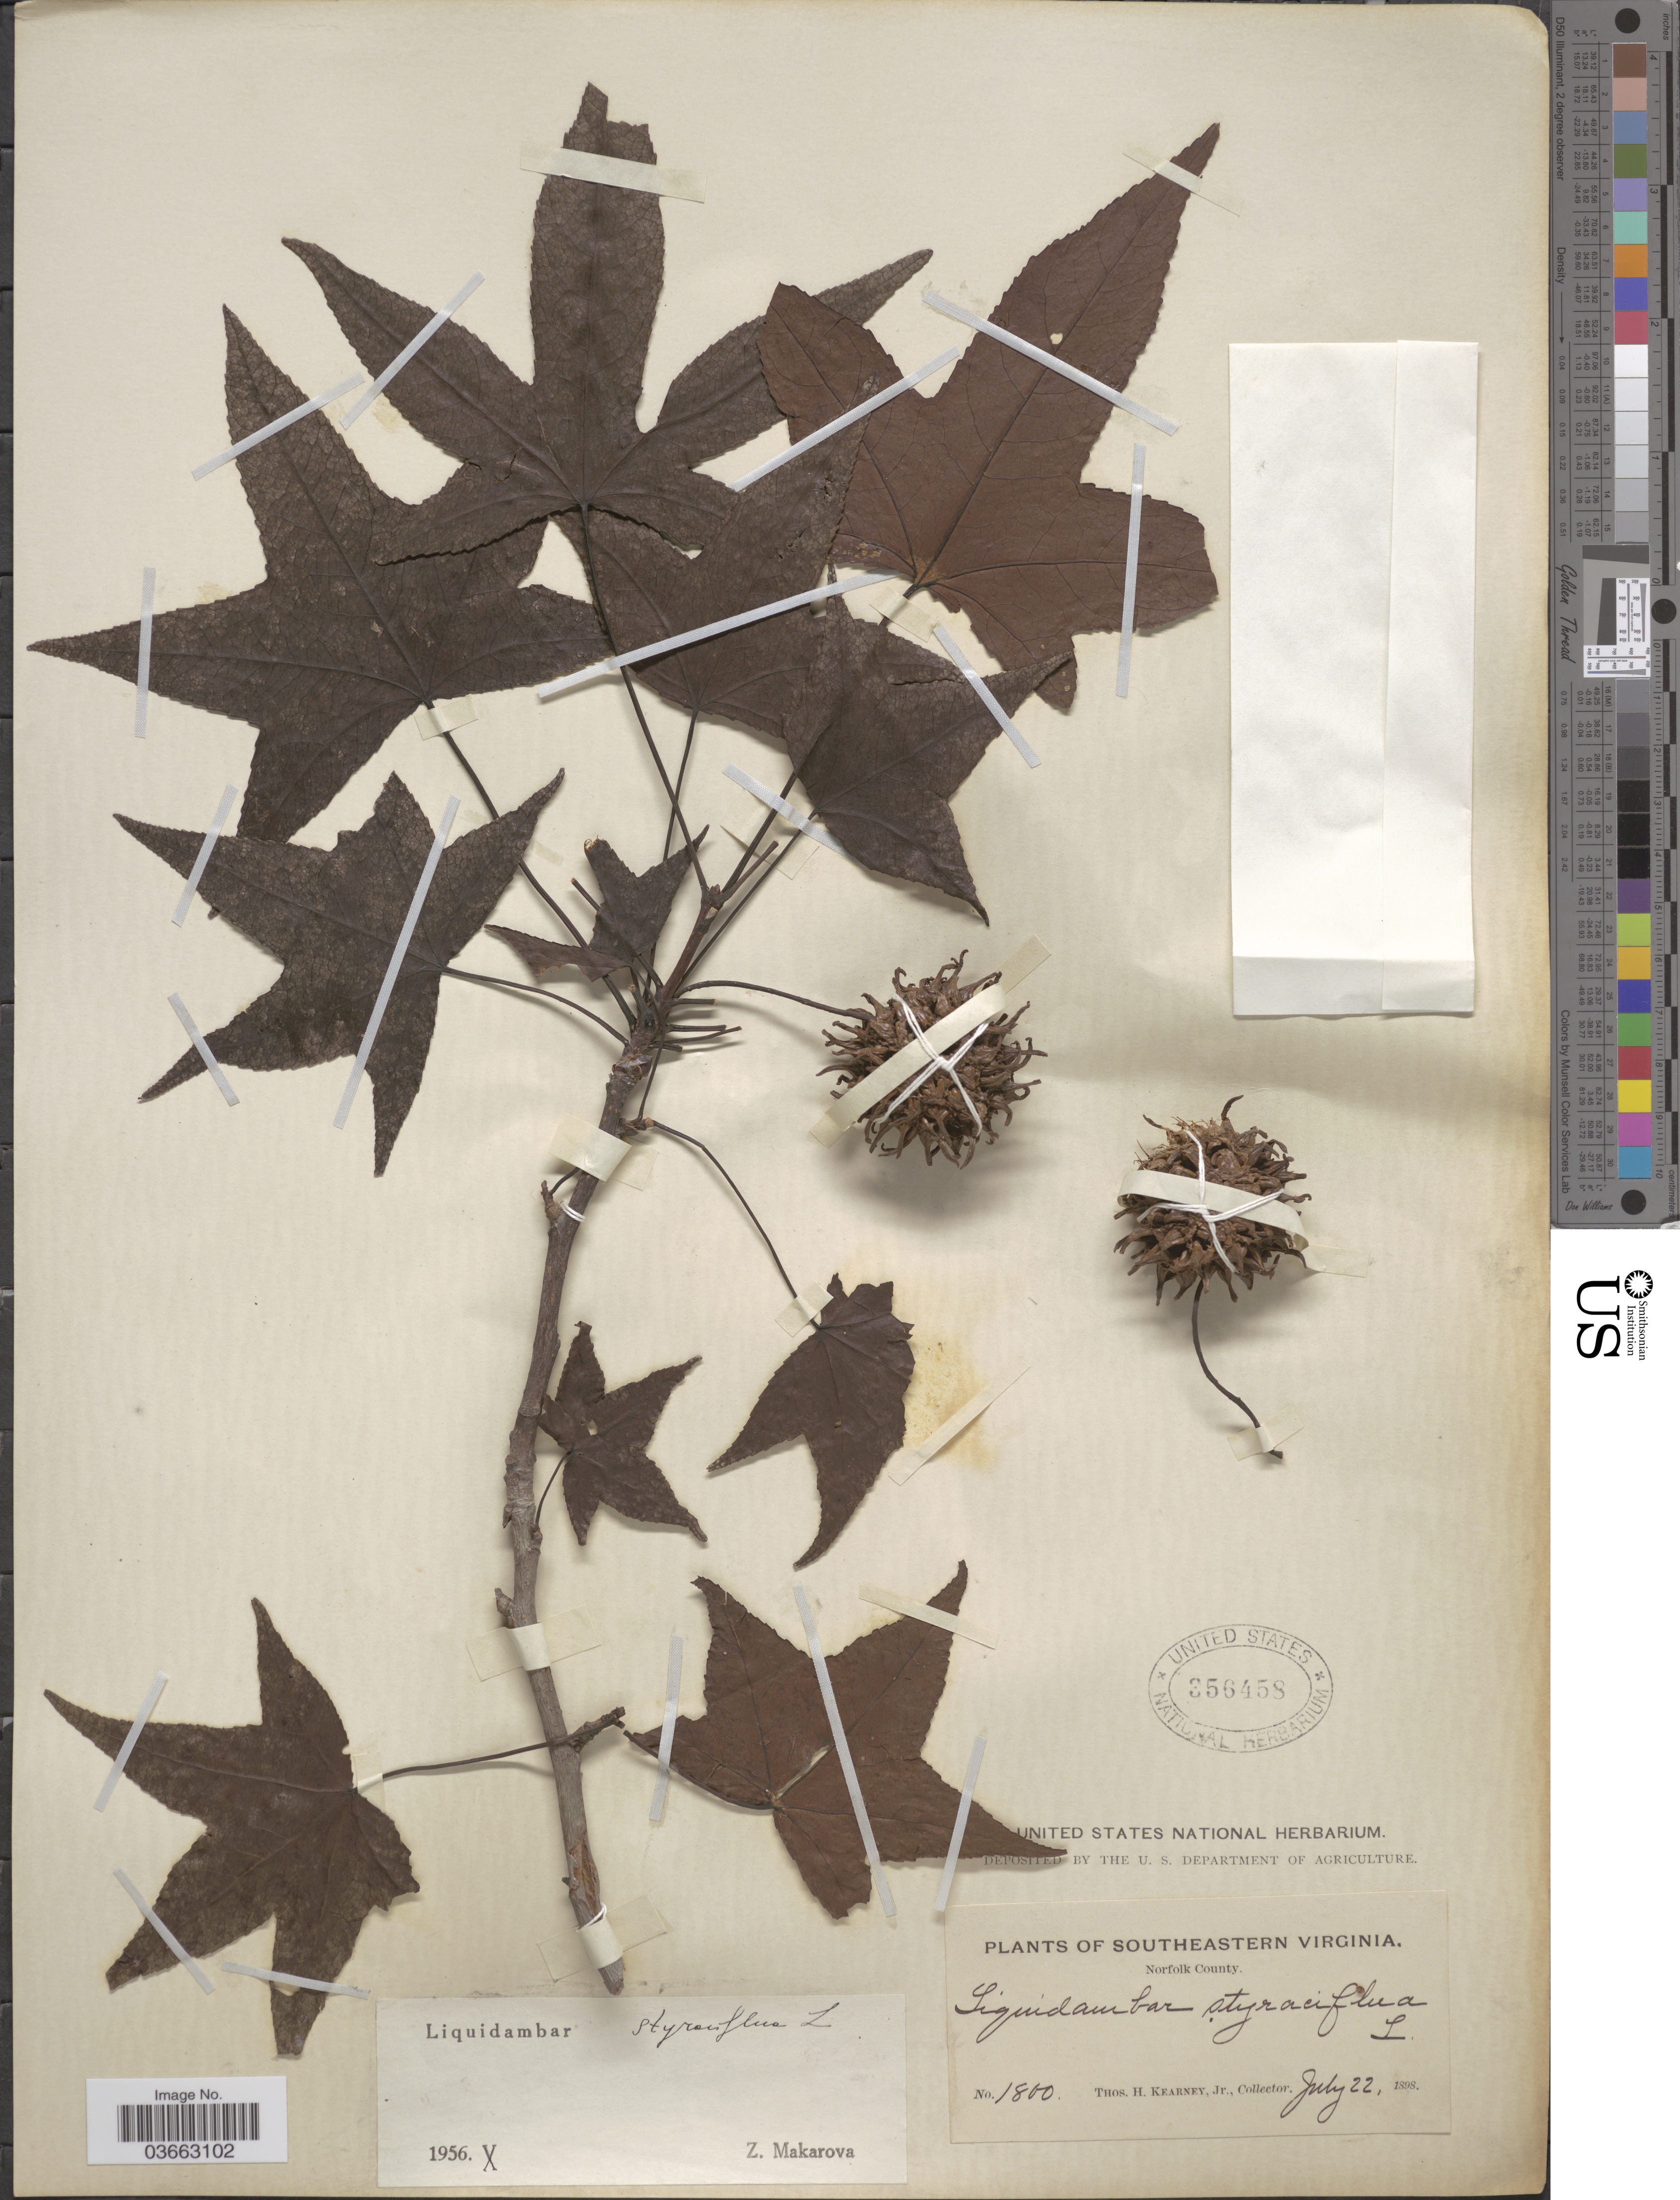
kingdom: Plantae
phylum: Tracheophyta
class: Magnoliopsida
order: Saxifragales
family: Altingiaceae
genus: Liquidambar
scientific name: Liquidambar styraciflua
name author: L.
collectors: T. H. Kearney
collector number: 1800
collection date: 1898-07-22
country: United States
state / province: Virginia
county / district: City of Norfolk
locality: Southeastern Virginia. Norfolk County.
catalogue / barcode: US 356458